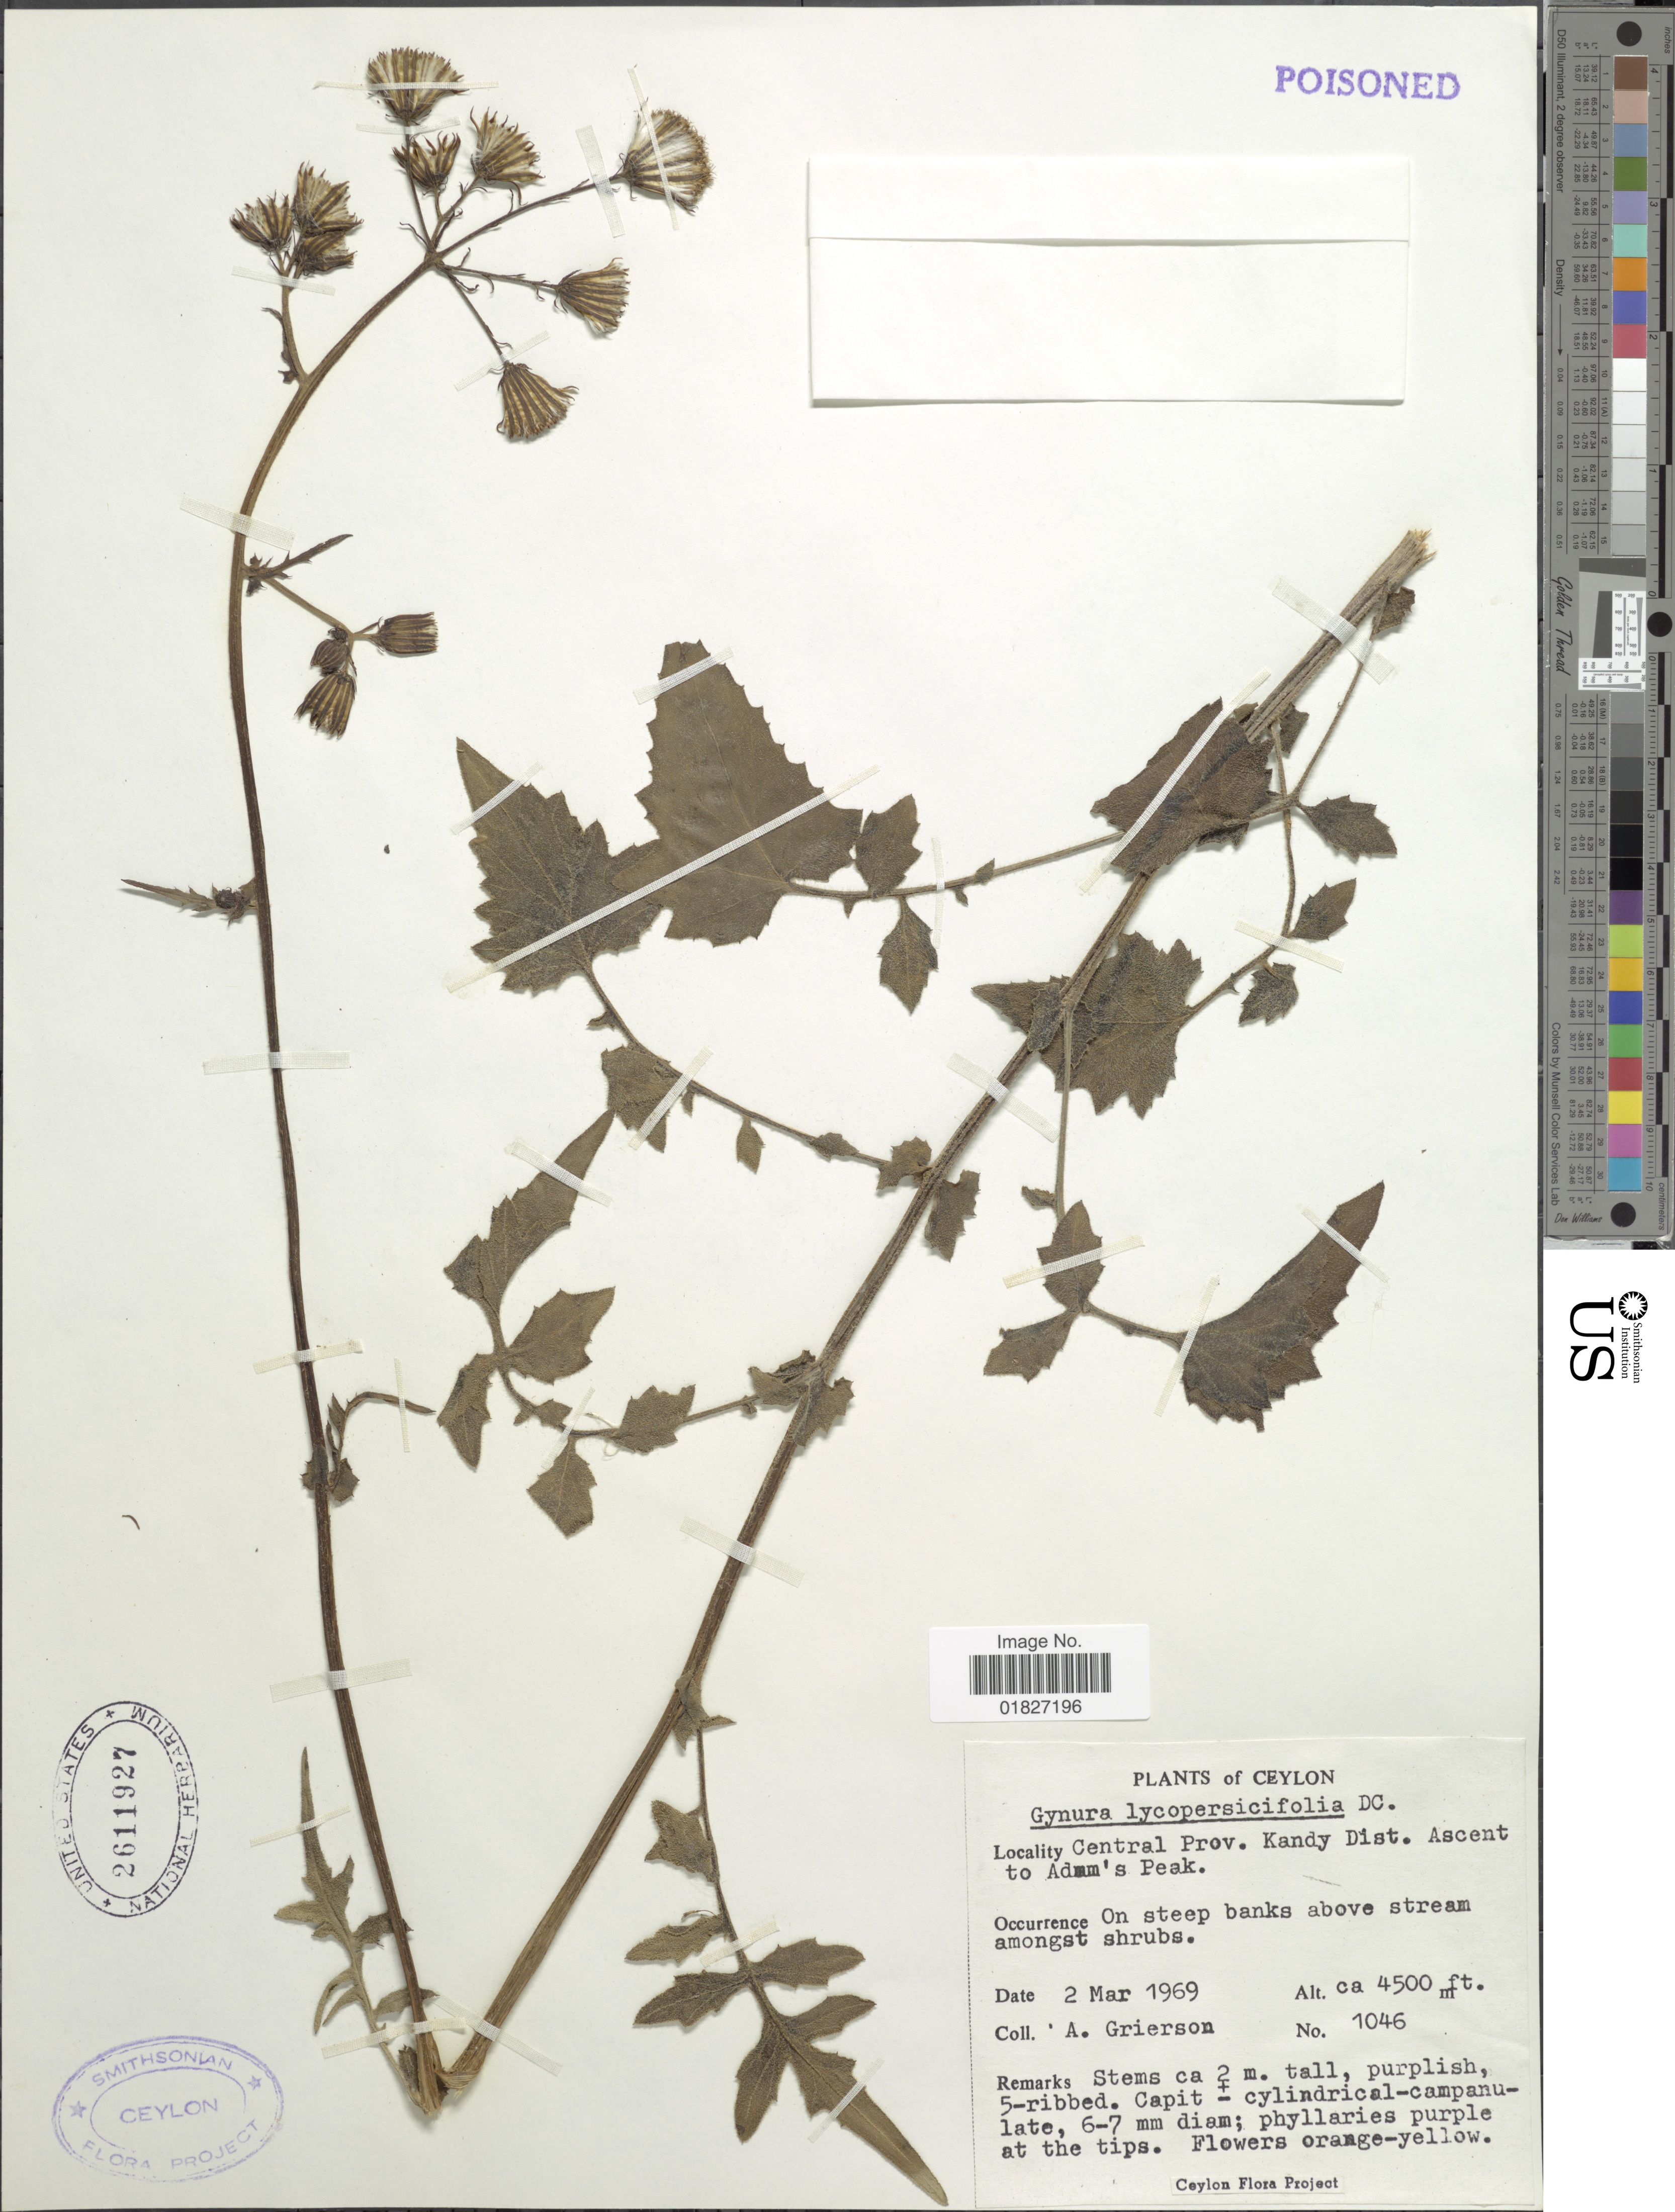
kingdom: Plantae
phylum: Tracheophyta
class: Magnoliopsida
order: Asterales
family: Asteraceae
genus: Gynura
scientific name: Gynura lycopersicifolia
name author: DC.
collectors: A. Grierson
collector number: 1046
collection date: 1969-03-02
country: Sri Lanka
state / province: Central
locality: Ceylon, Kandy Dist., Ascent to Adam's Peak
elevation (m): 1372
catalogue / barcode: US 2611927